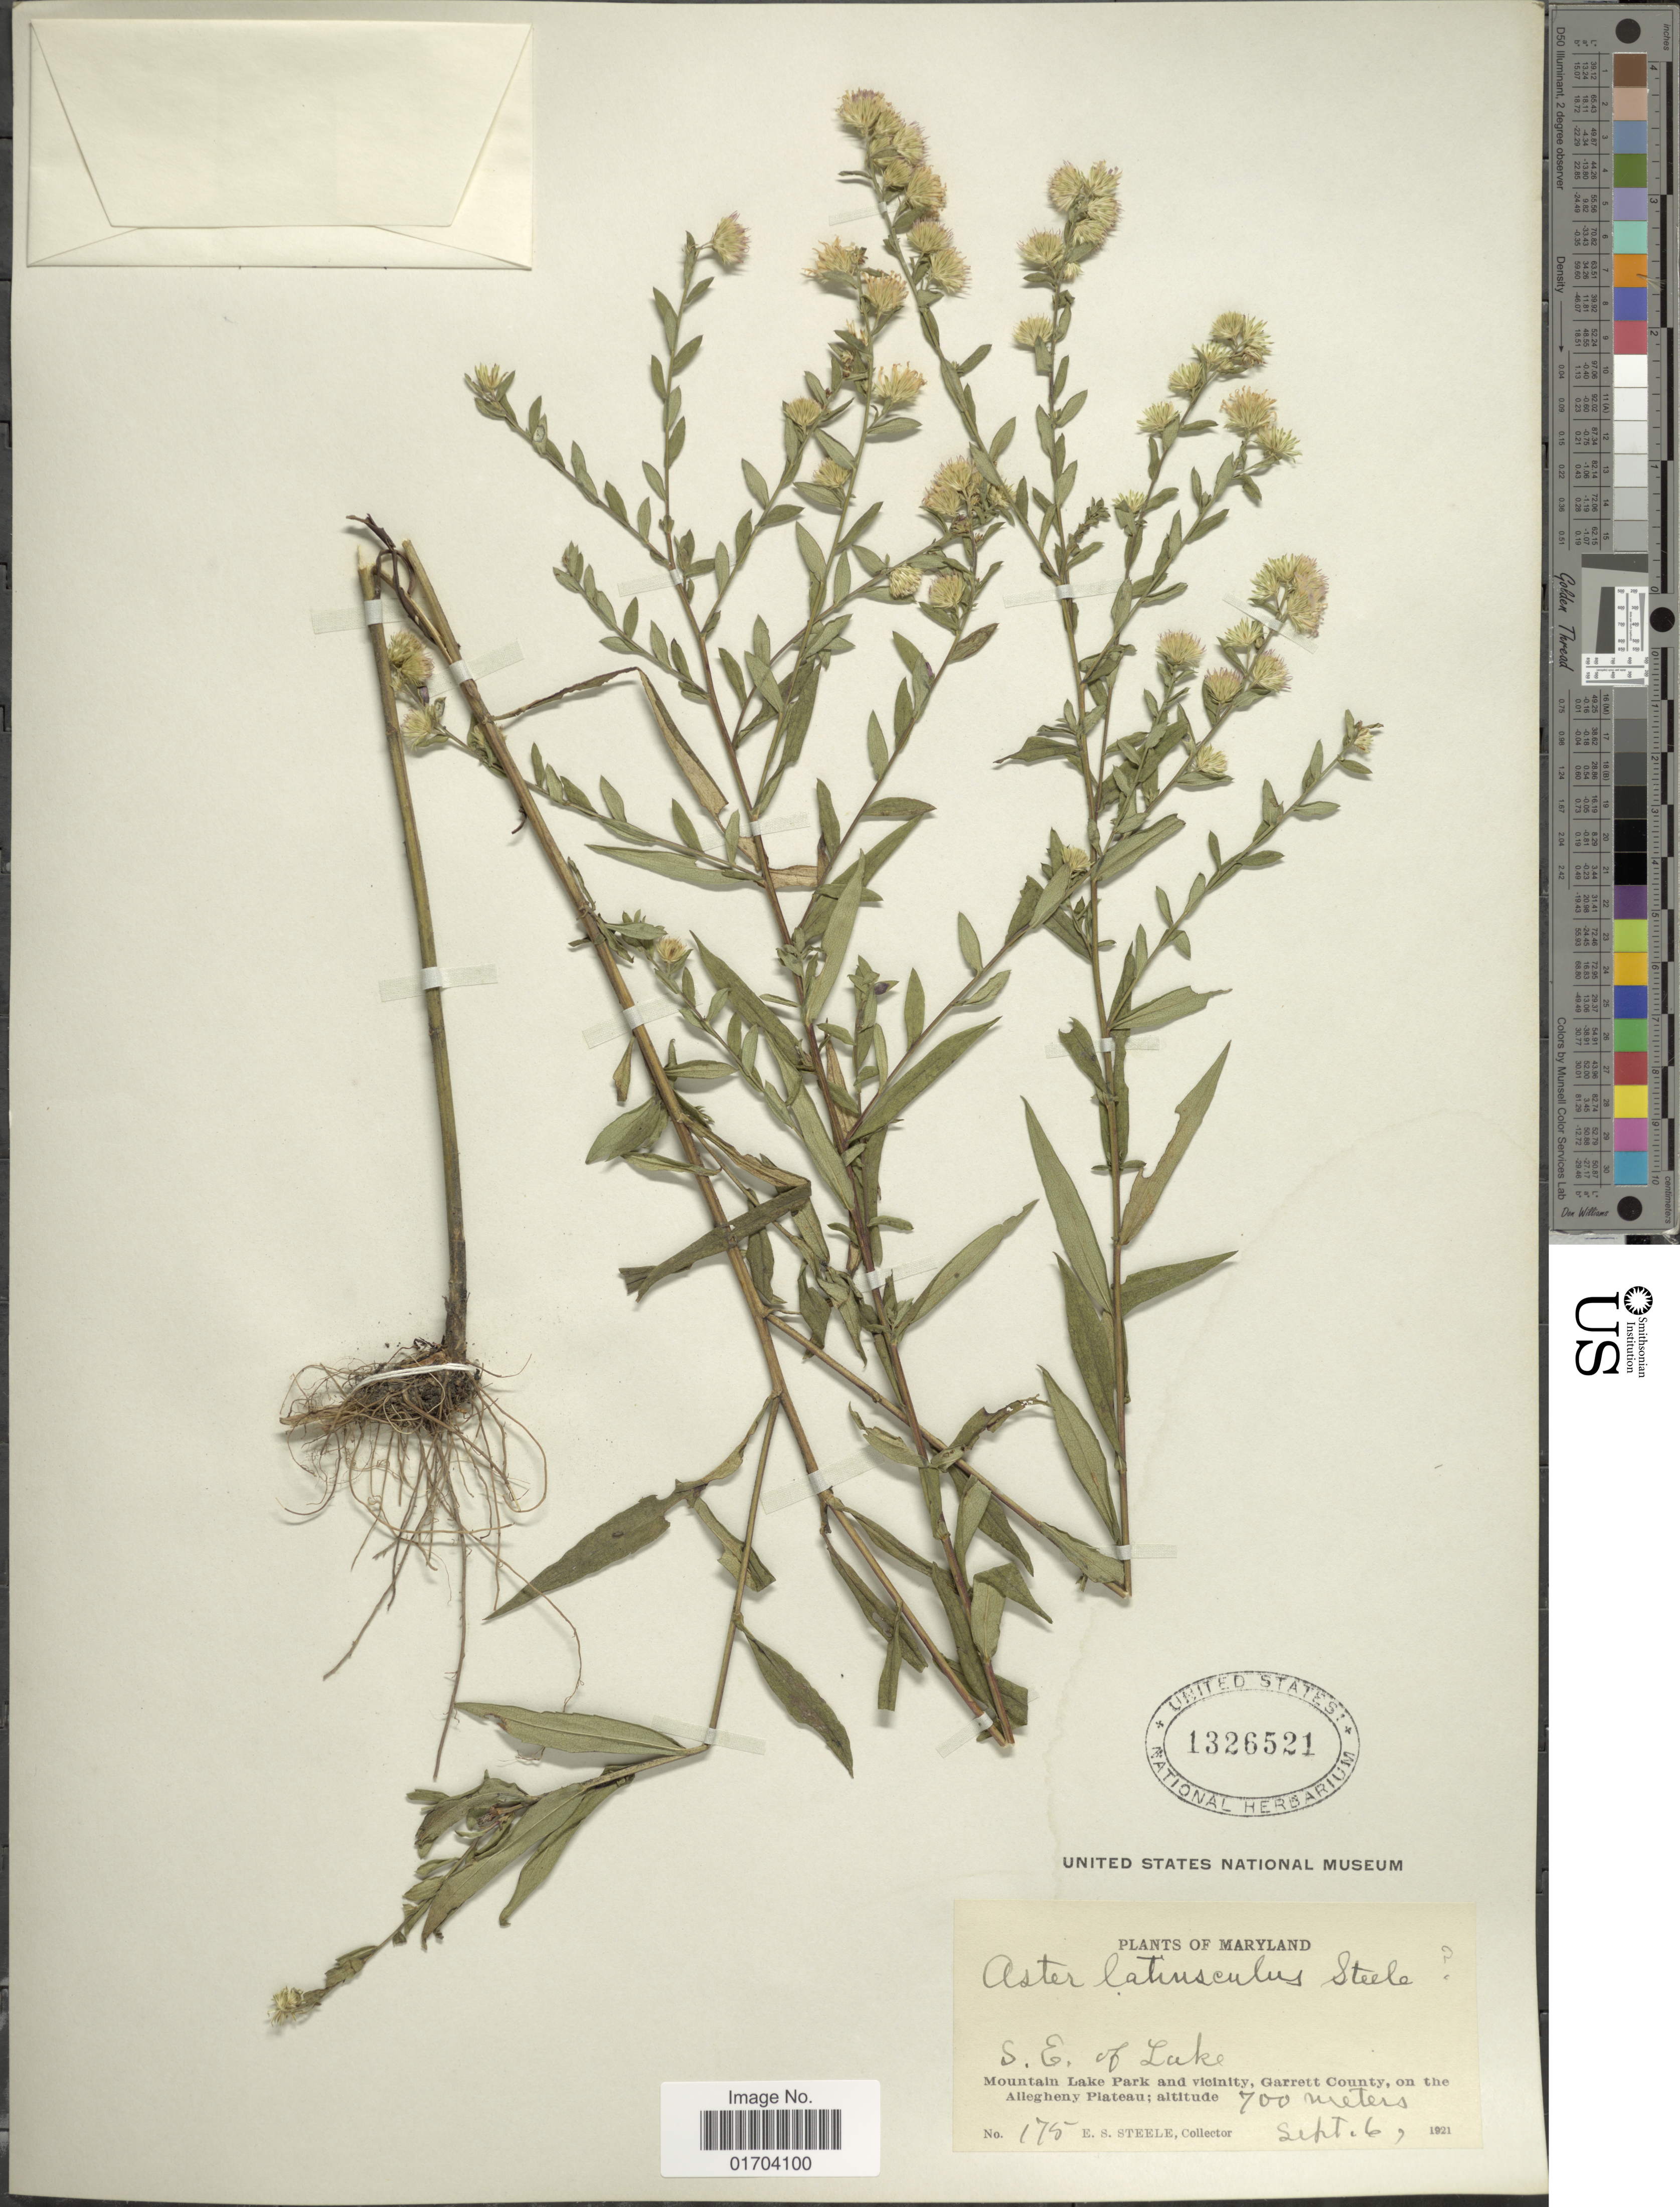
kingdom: Plantae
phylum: Tracheophyta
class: Magnoliopsida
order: Asterales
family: Asteraceae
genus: Aster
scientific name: Aster latiusculus E.S. Steele sp. nov. ined.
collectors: E. Steele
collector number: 175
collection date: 1921-09-06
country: United States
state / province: Maryland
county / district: Garrett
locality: S. E. of Lake, Mountain Lake Park and Vicinity, Garrett County, on the Allegheny Plateau.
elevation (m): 700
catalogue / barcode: US 1326521